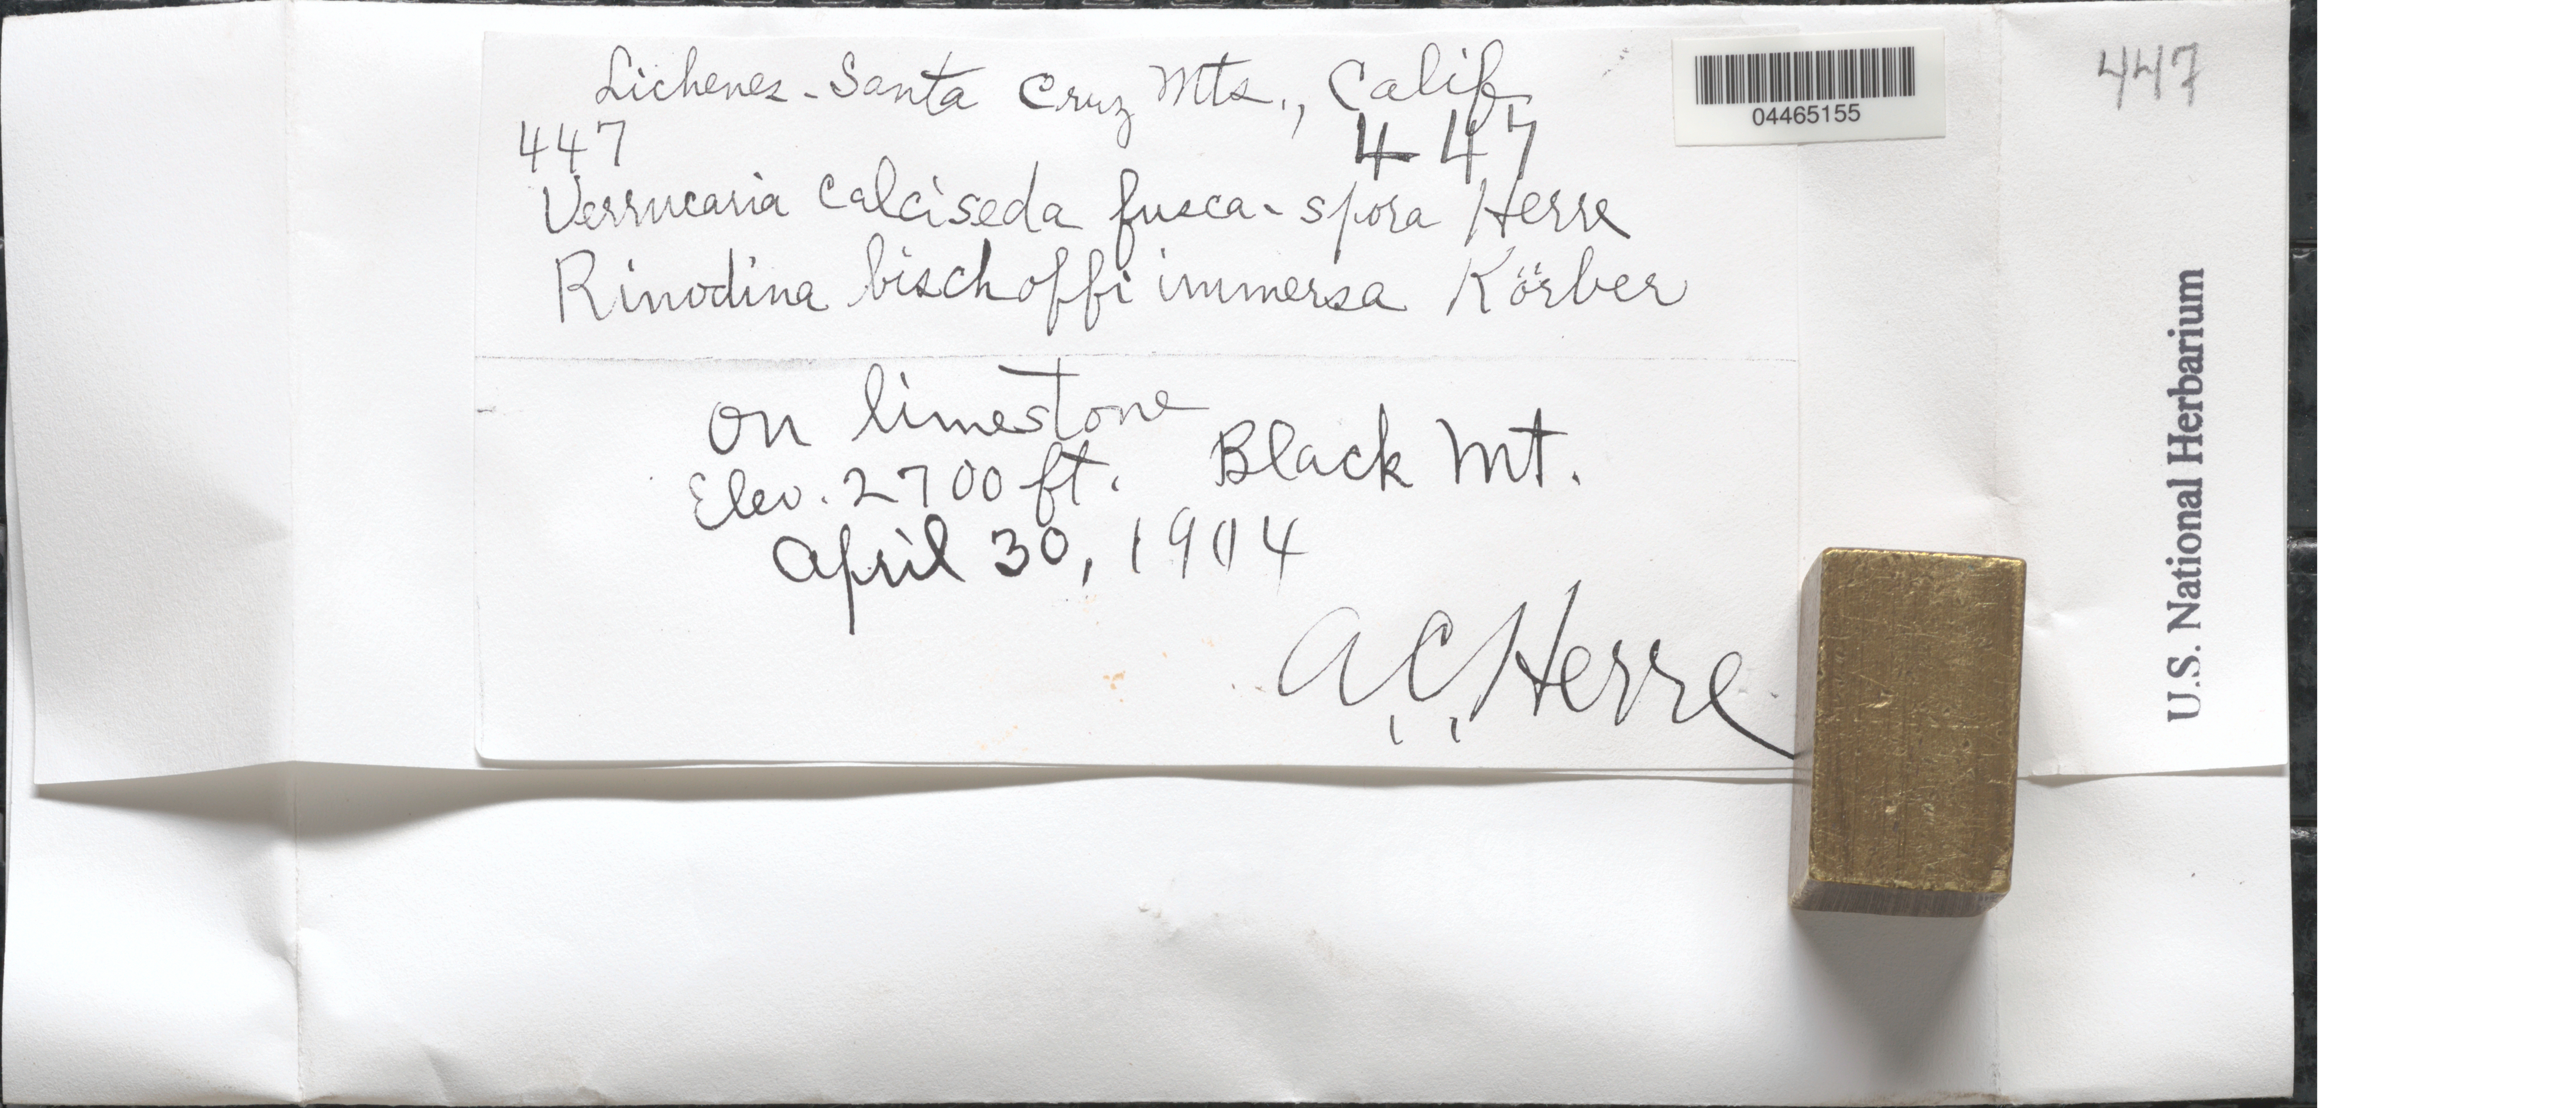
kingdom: Fungi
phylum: Ascomycota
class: Eurotiomycetes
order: Verrucariales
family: Verrucariaceae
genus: Verrucaria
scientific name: Verrucaria calciseda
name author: DC.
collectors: A. Herre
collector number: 447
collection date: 1904-04-30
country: United States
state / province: California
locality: Santa Cruz Mts. Black Mt.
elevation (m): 823